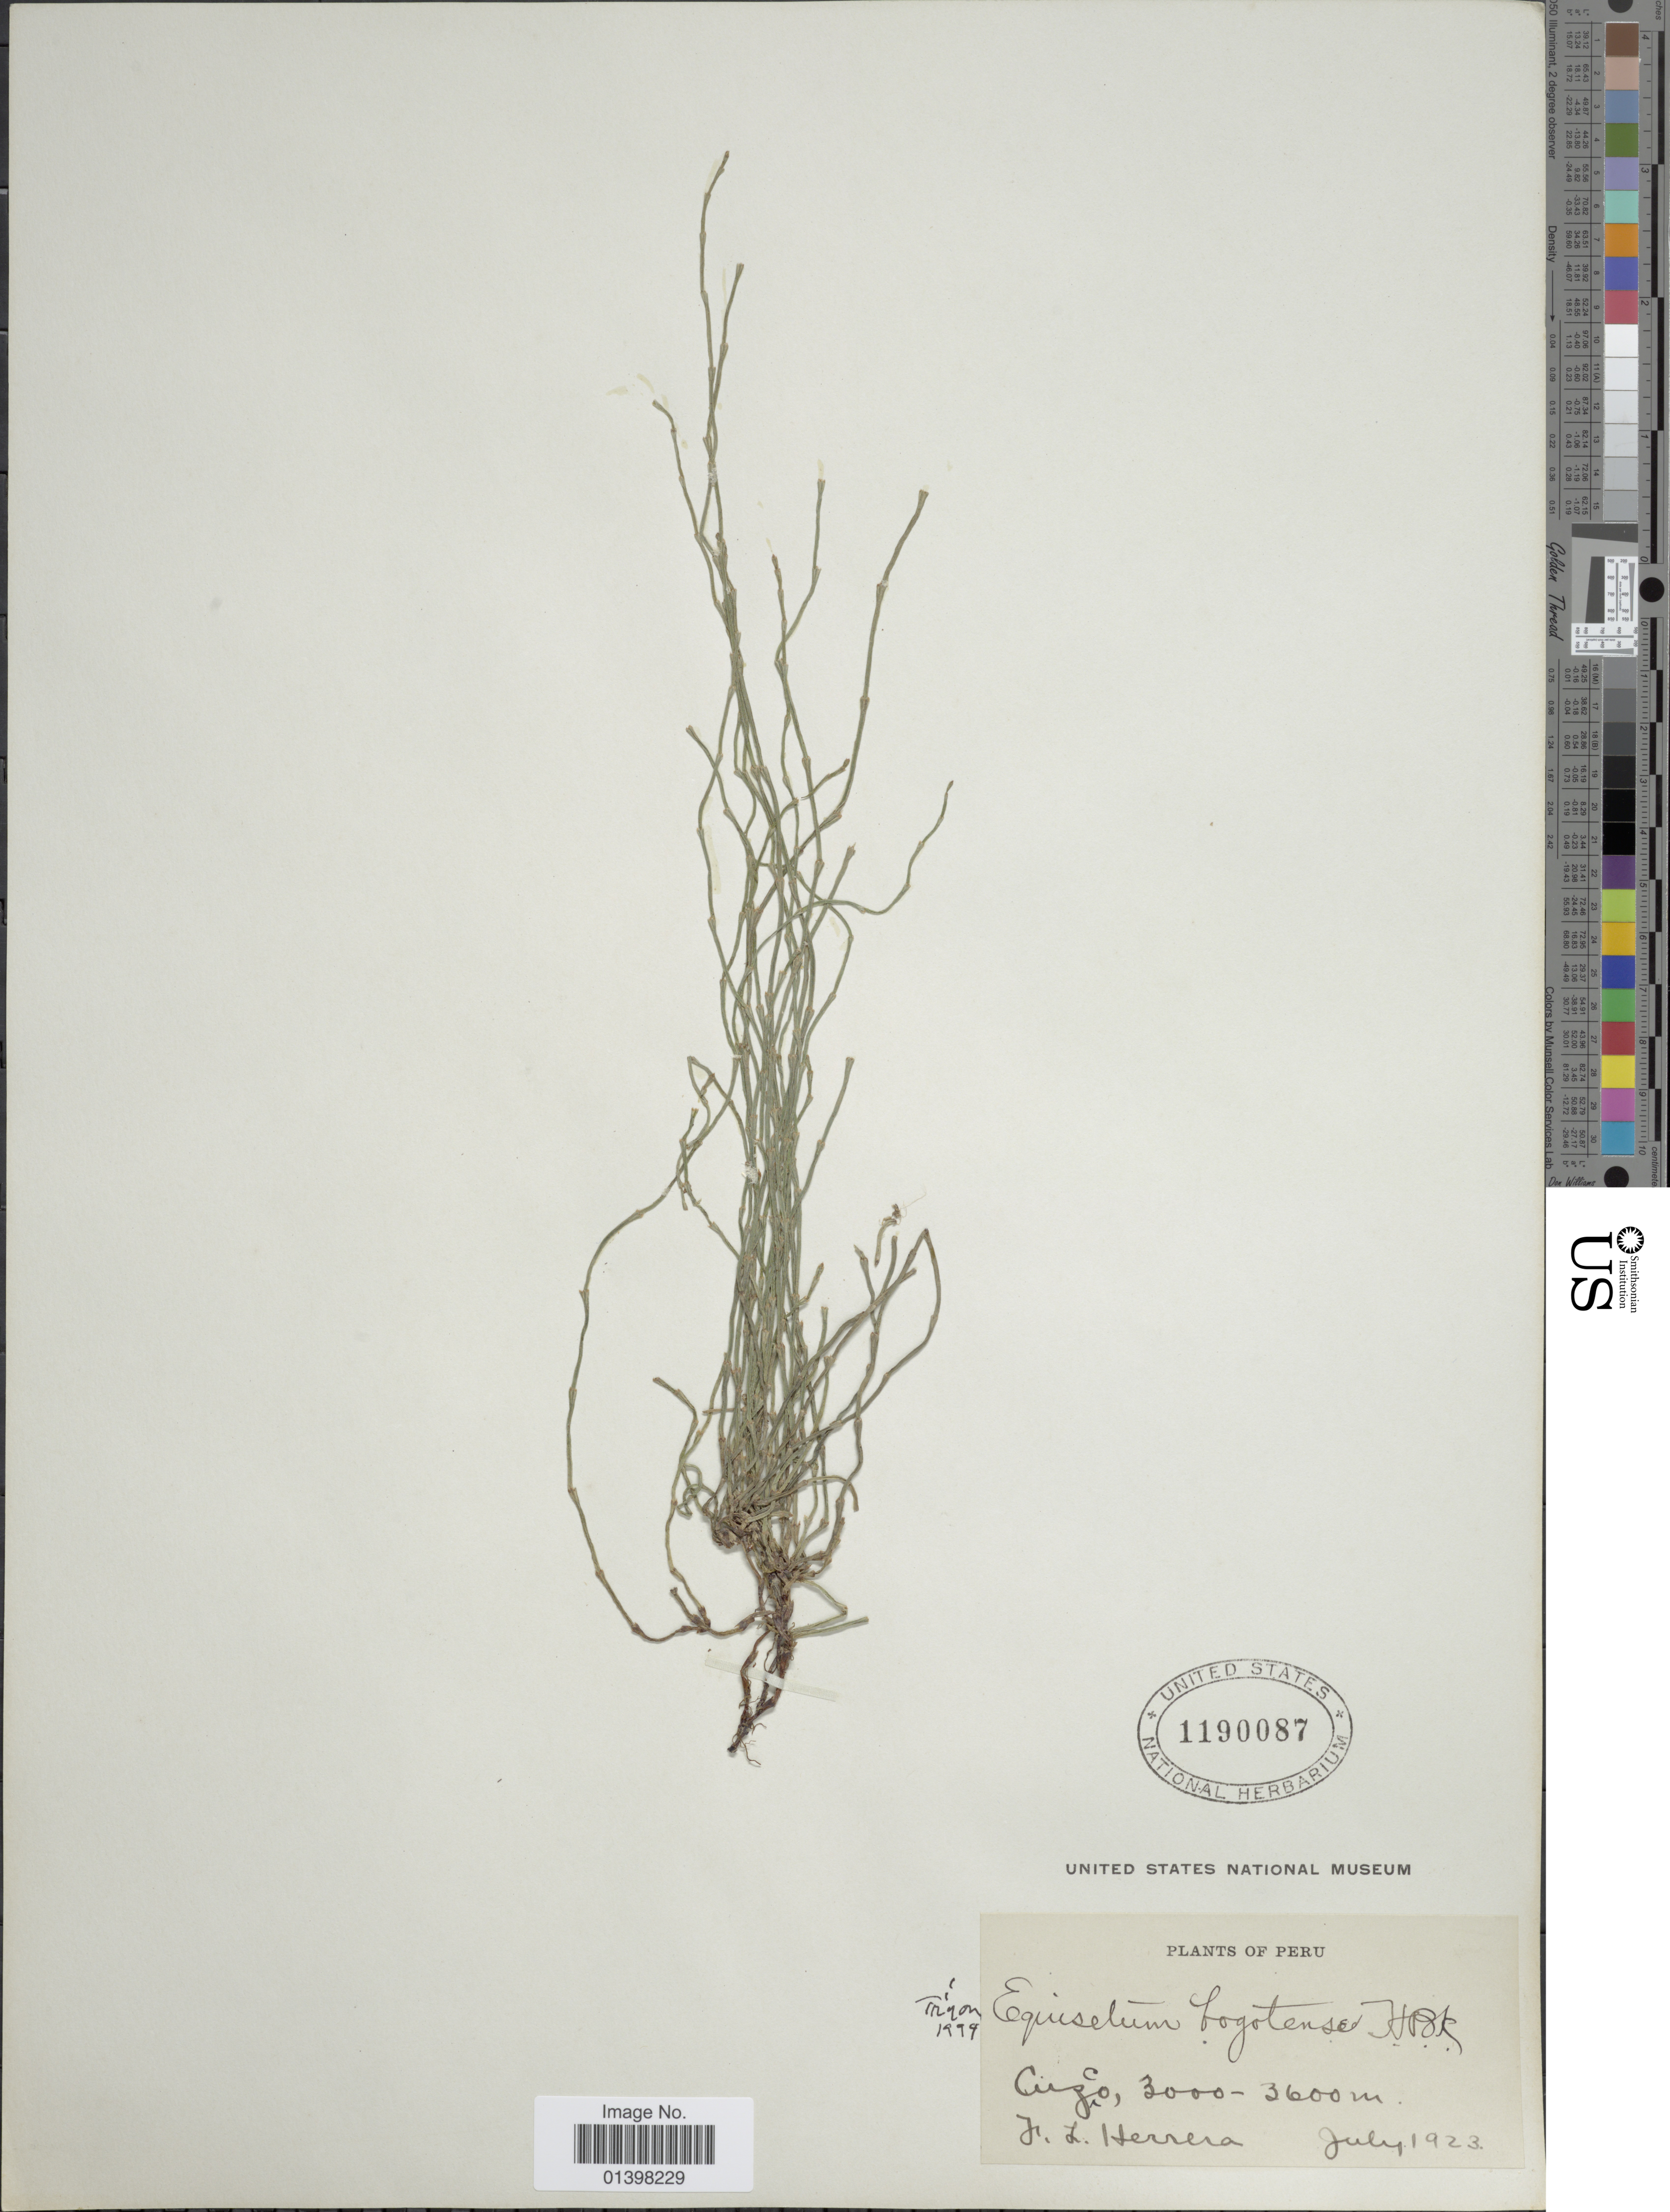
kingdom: Plantae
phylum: Tracheophyta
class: Polypodiopsida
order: Equisetales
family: Equisetaceae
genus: Equisetum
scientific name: Equisetum bogotense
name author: Kunth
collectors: J. L. Herrera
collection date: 1923-07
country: Peru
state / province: Cusco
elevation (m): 3000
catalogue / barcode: US 1190087